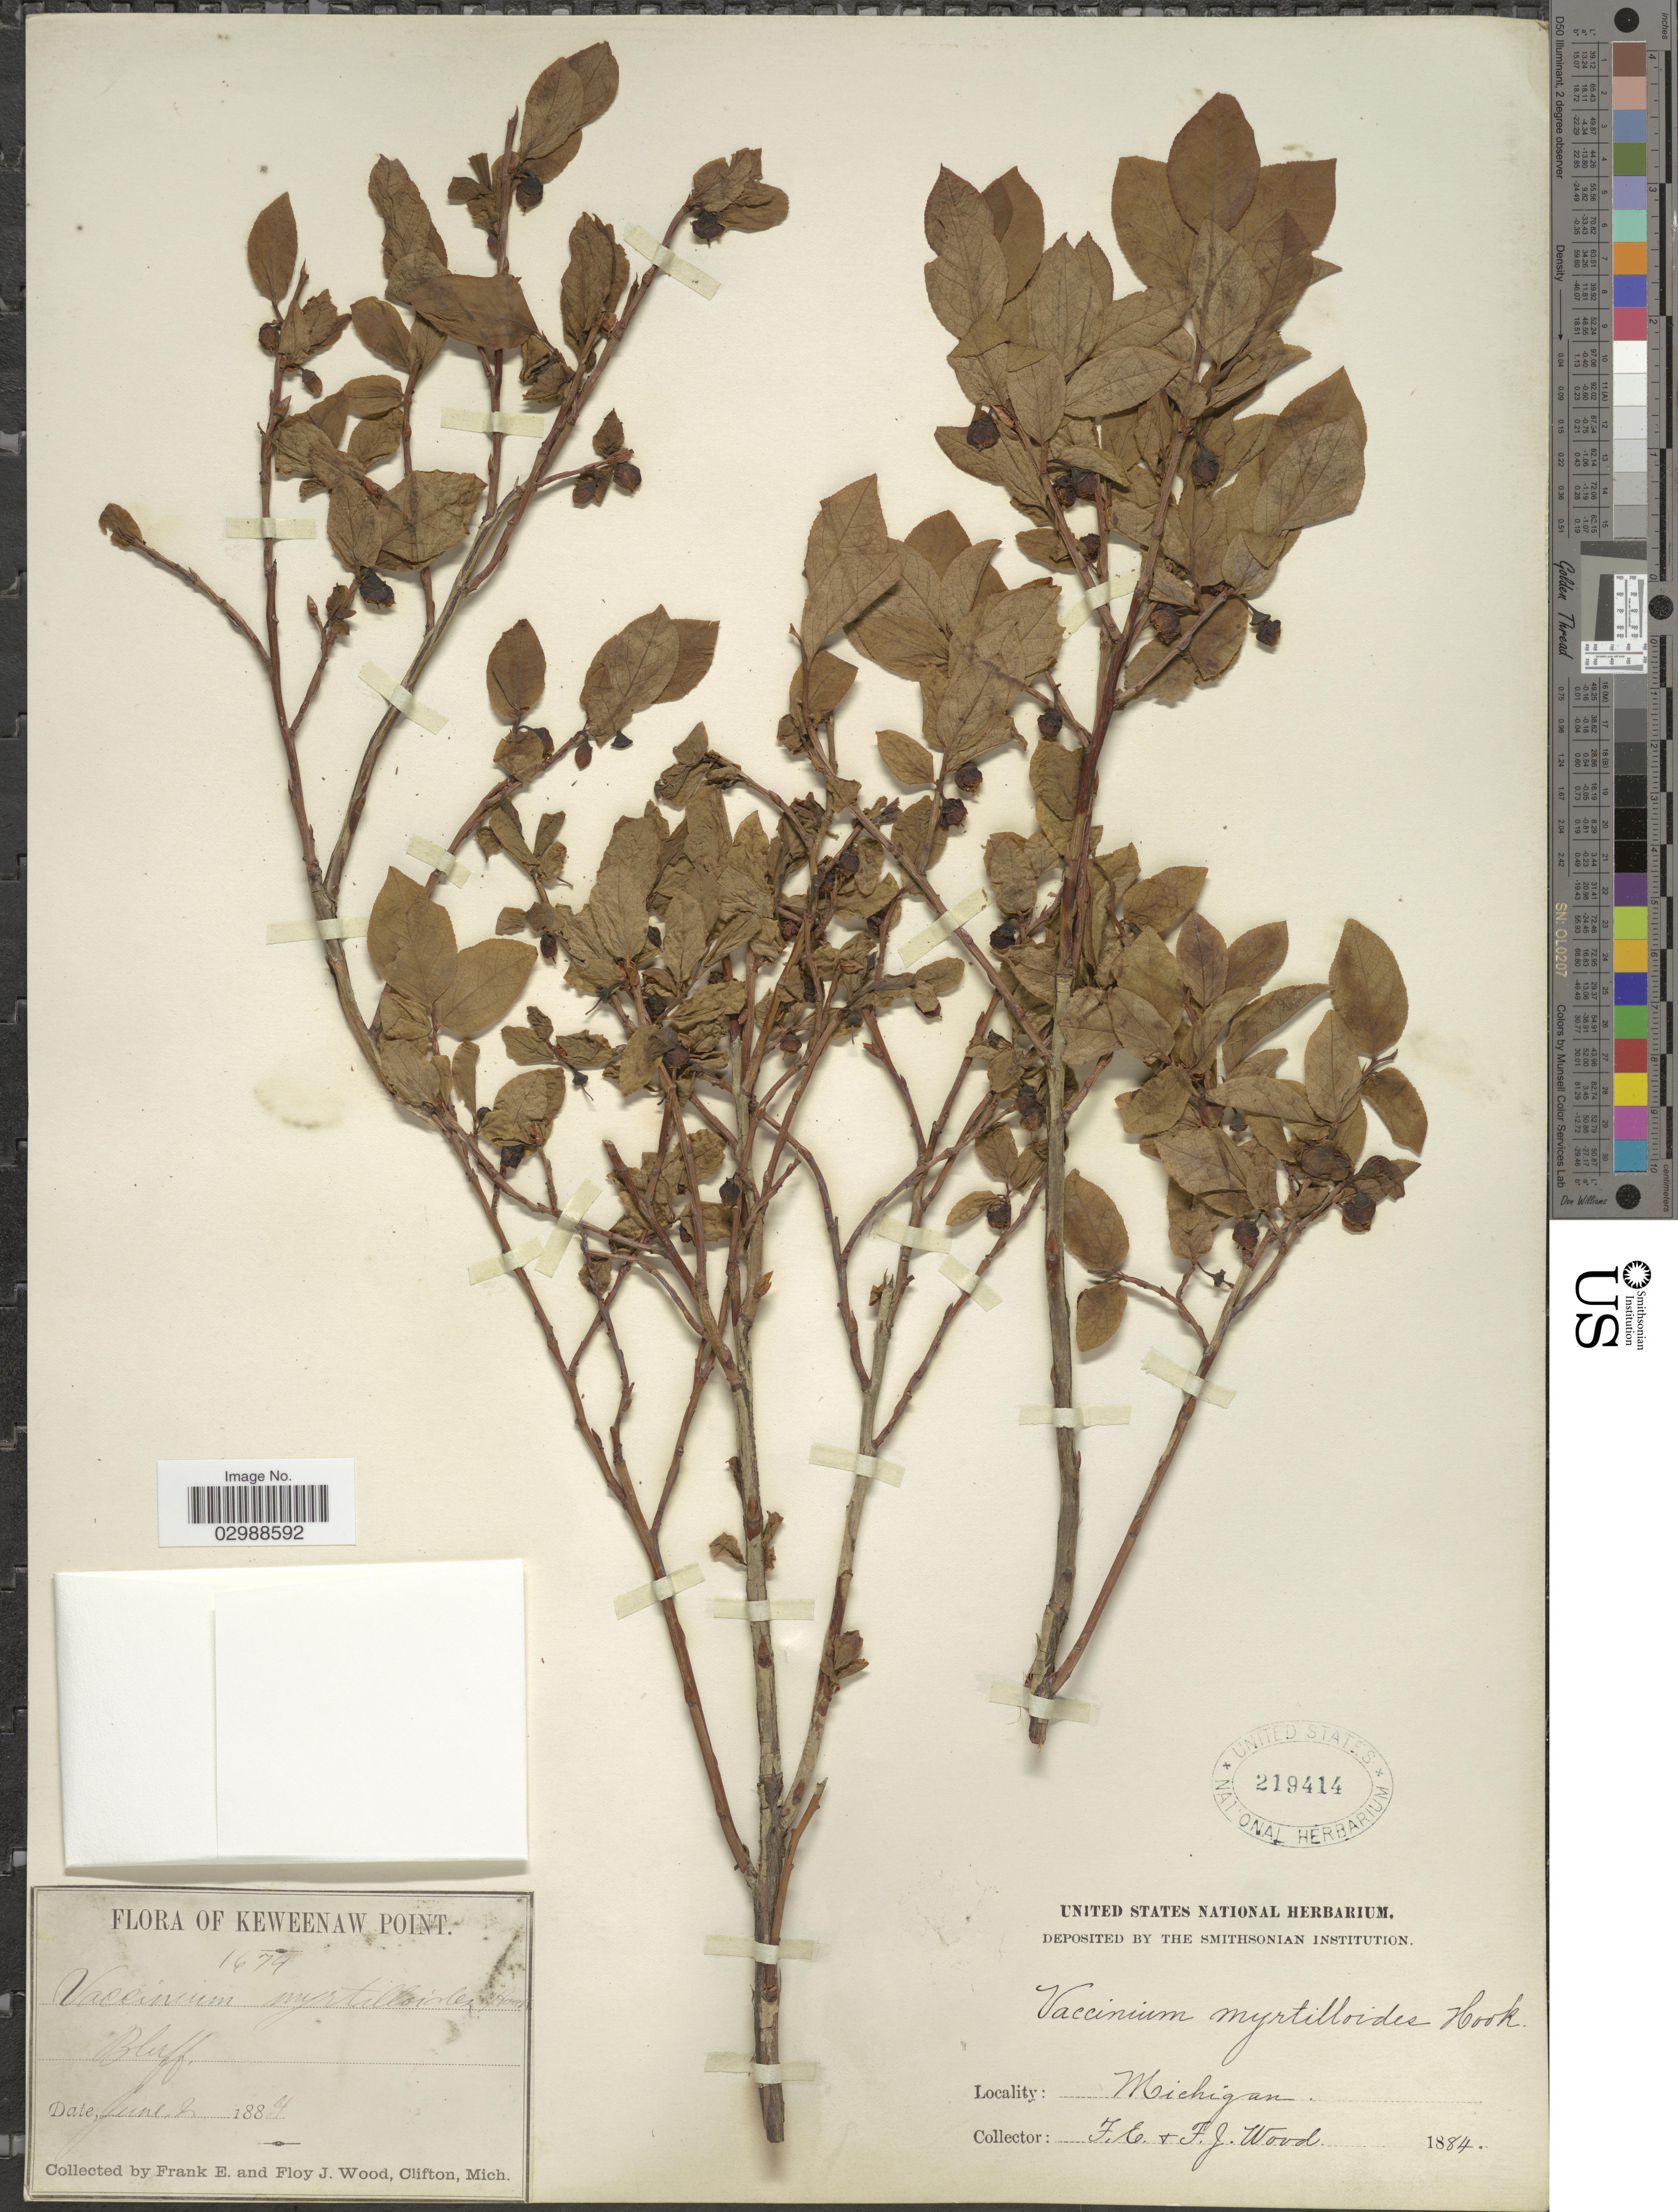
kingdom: Plantae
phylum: Tracheophyta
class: Magnoliopsida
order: Ericales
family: Ericaceae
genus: Vaccinium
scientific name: Vaccinium membranaceum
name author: Douglas ex Torr.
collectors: F. Wood & F. Wood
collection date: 1884-06-17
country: United States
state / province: Michigan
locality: Keweenaw Point, Bluff.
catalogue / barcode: US 219414